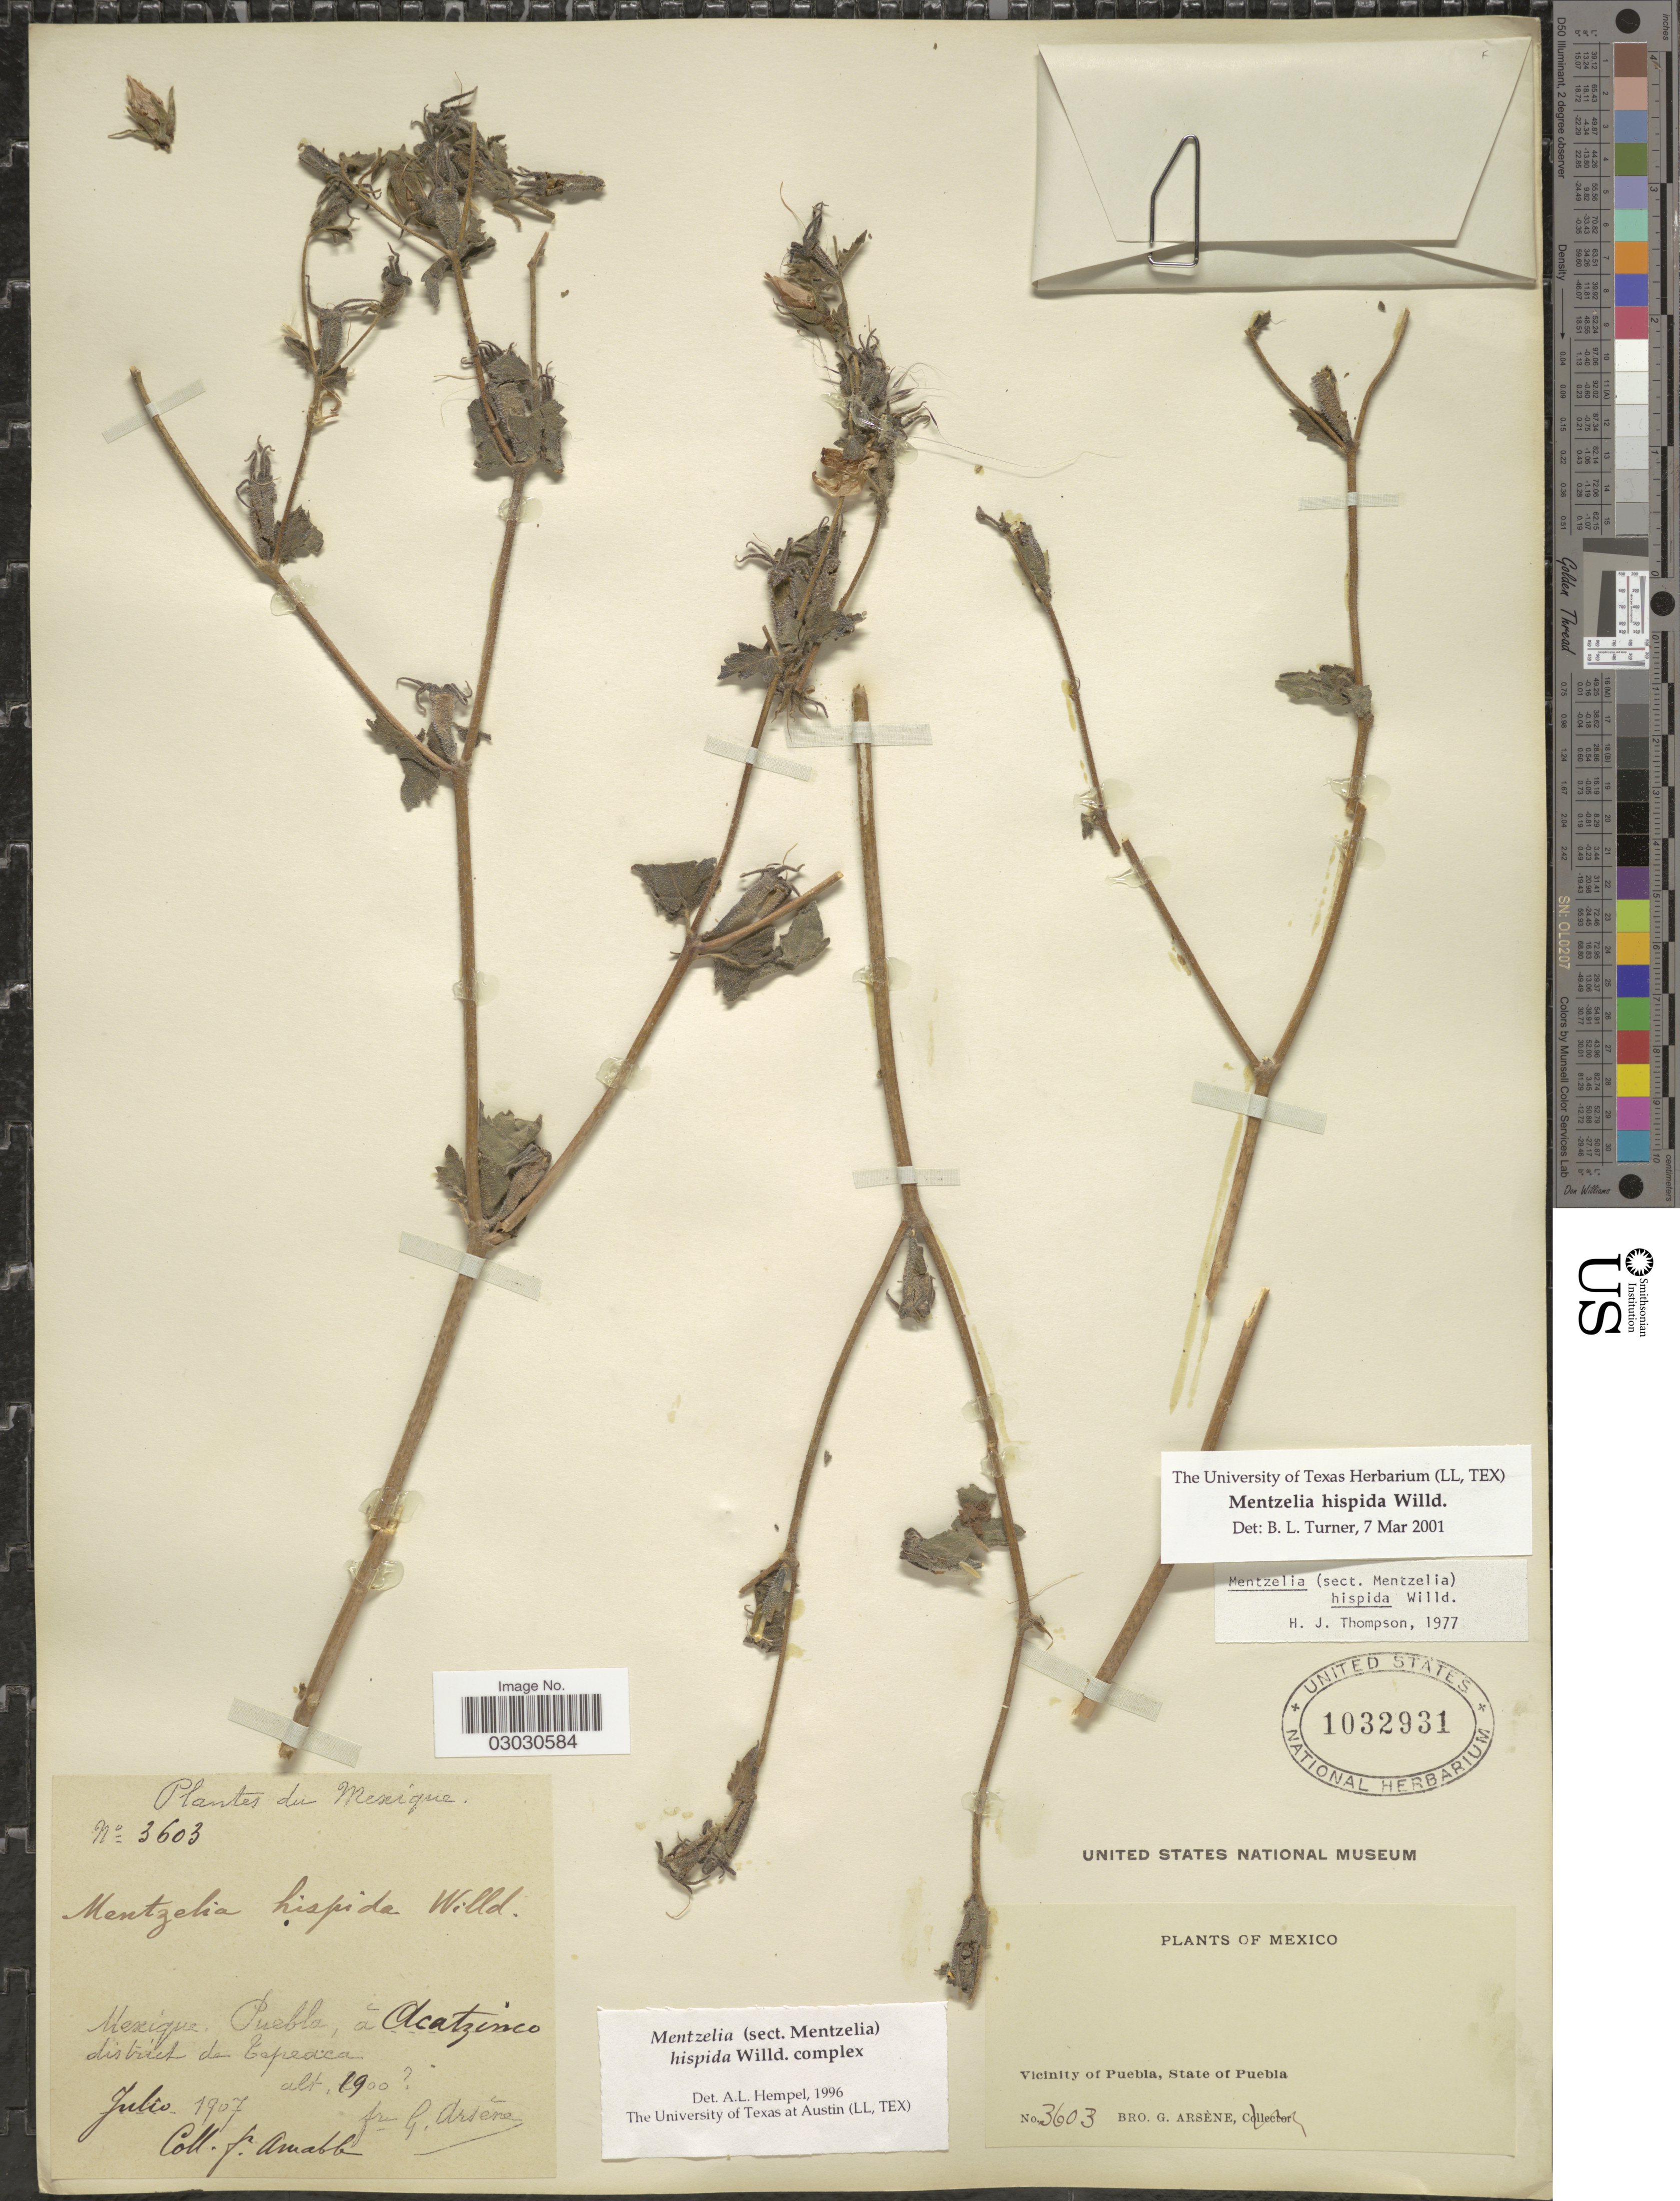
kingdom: Plantae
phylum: Tracheophyta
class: Magnoliopsida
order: Cornales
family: Loasaceae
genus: Mentzelia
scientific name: Mentzelia hispida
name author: Willd.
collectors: B. Amable & Bro. G. Arsène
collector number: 3603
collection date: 1907-07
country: Mexico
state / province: Puebla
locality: Vicinity of Puebla, State of Puebla. Puebla, á Acatzinco district de Tepeaca.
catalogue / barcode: US 1032931